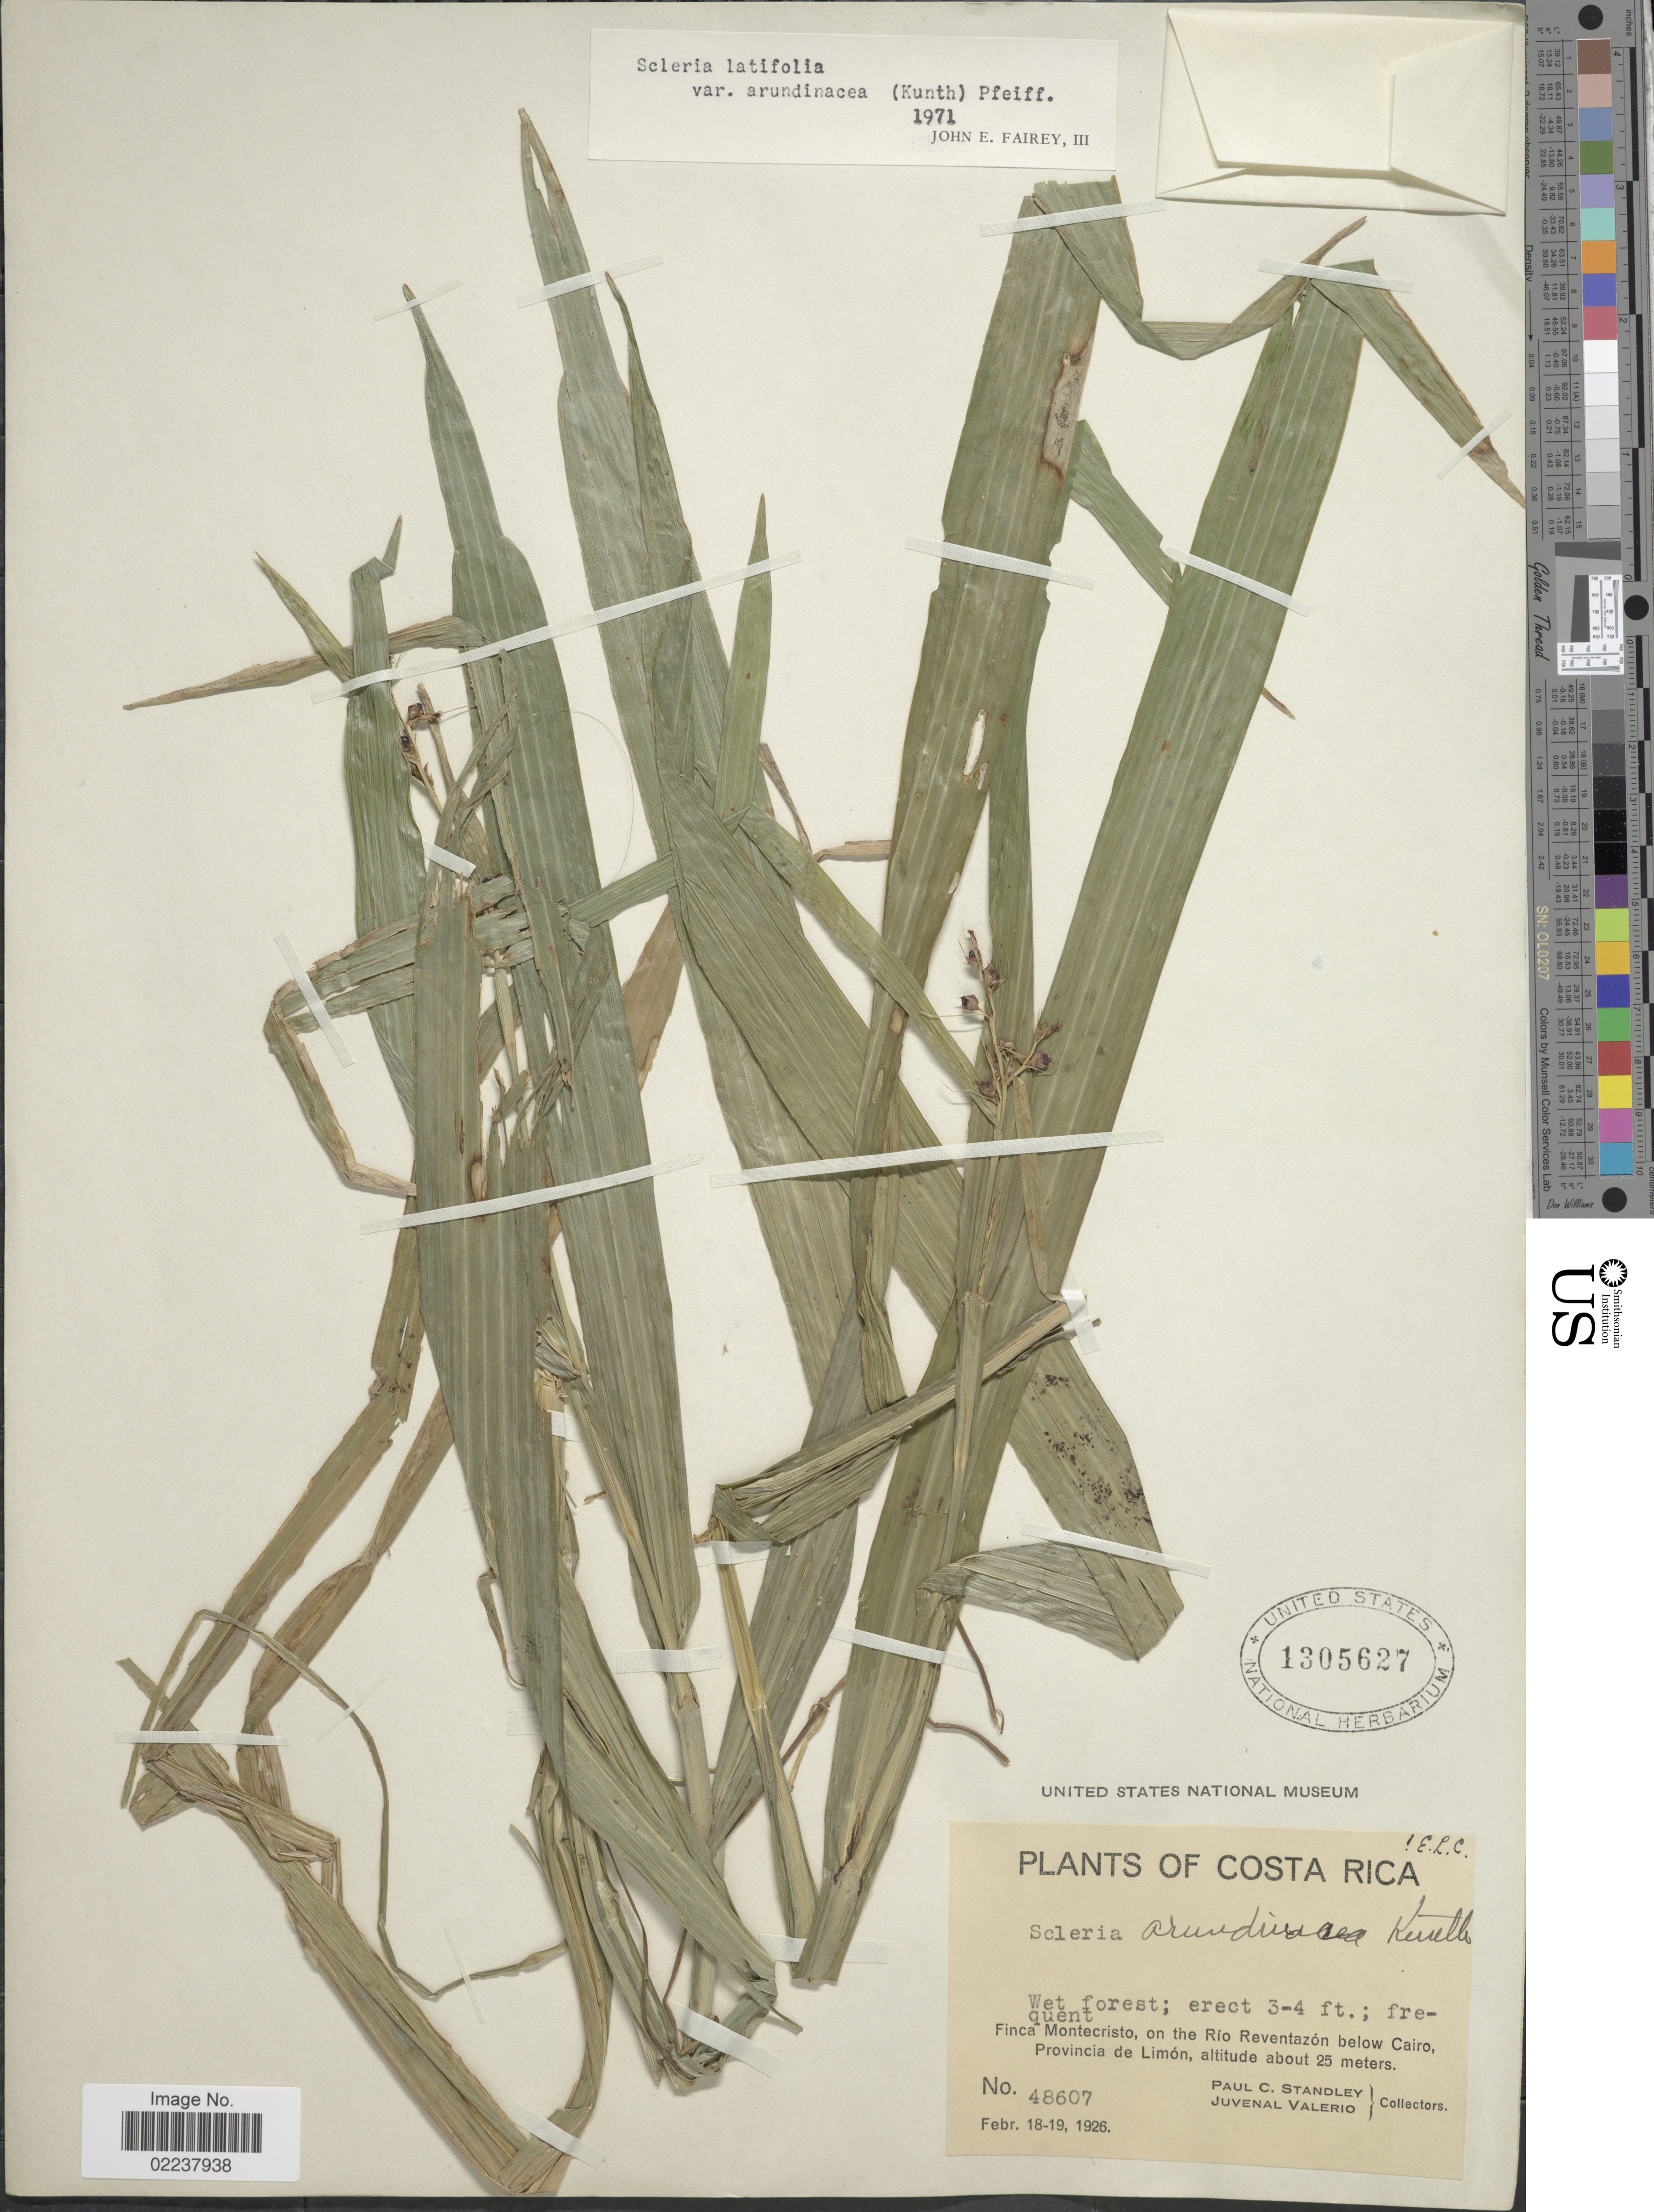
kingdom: Plantae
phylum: Tracheophyta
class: Liliopsida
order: Poales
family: Cyperaceae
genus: Scleria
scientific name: Scleria latifolia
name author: Sw.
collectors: P. C. Standley & J. Valerio R.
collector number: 48607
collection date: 1926-02-18/1926-02-19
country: Costa Rica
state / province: Limón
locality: Finca Montecristo, on the Rio Reventazon below Cairo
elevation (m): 25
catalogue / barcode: US 1305627